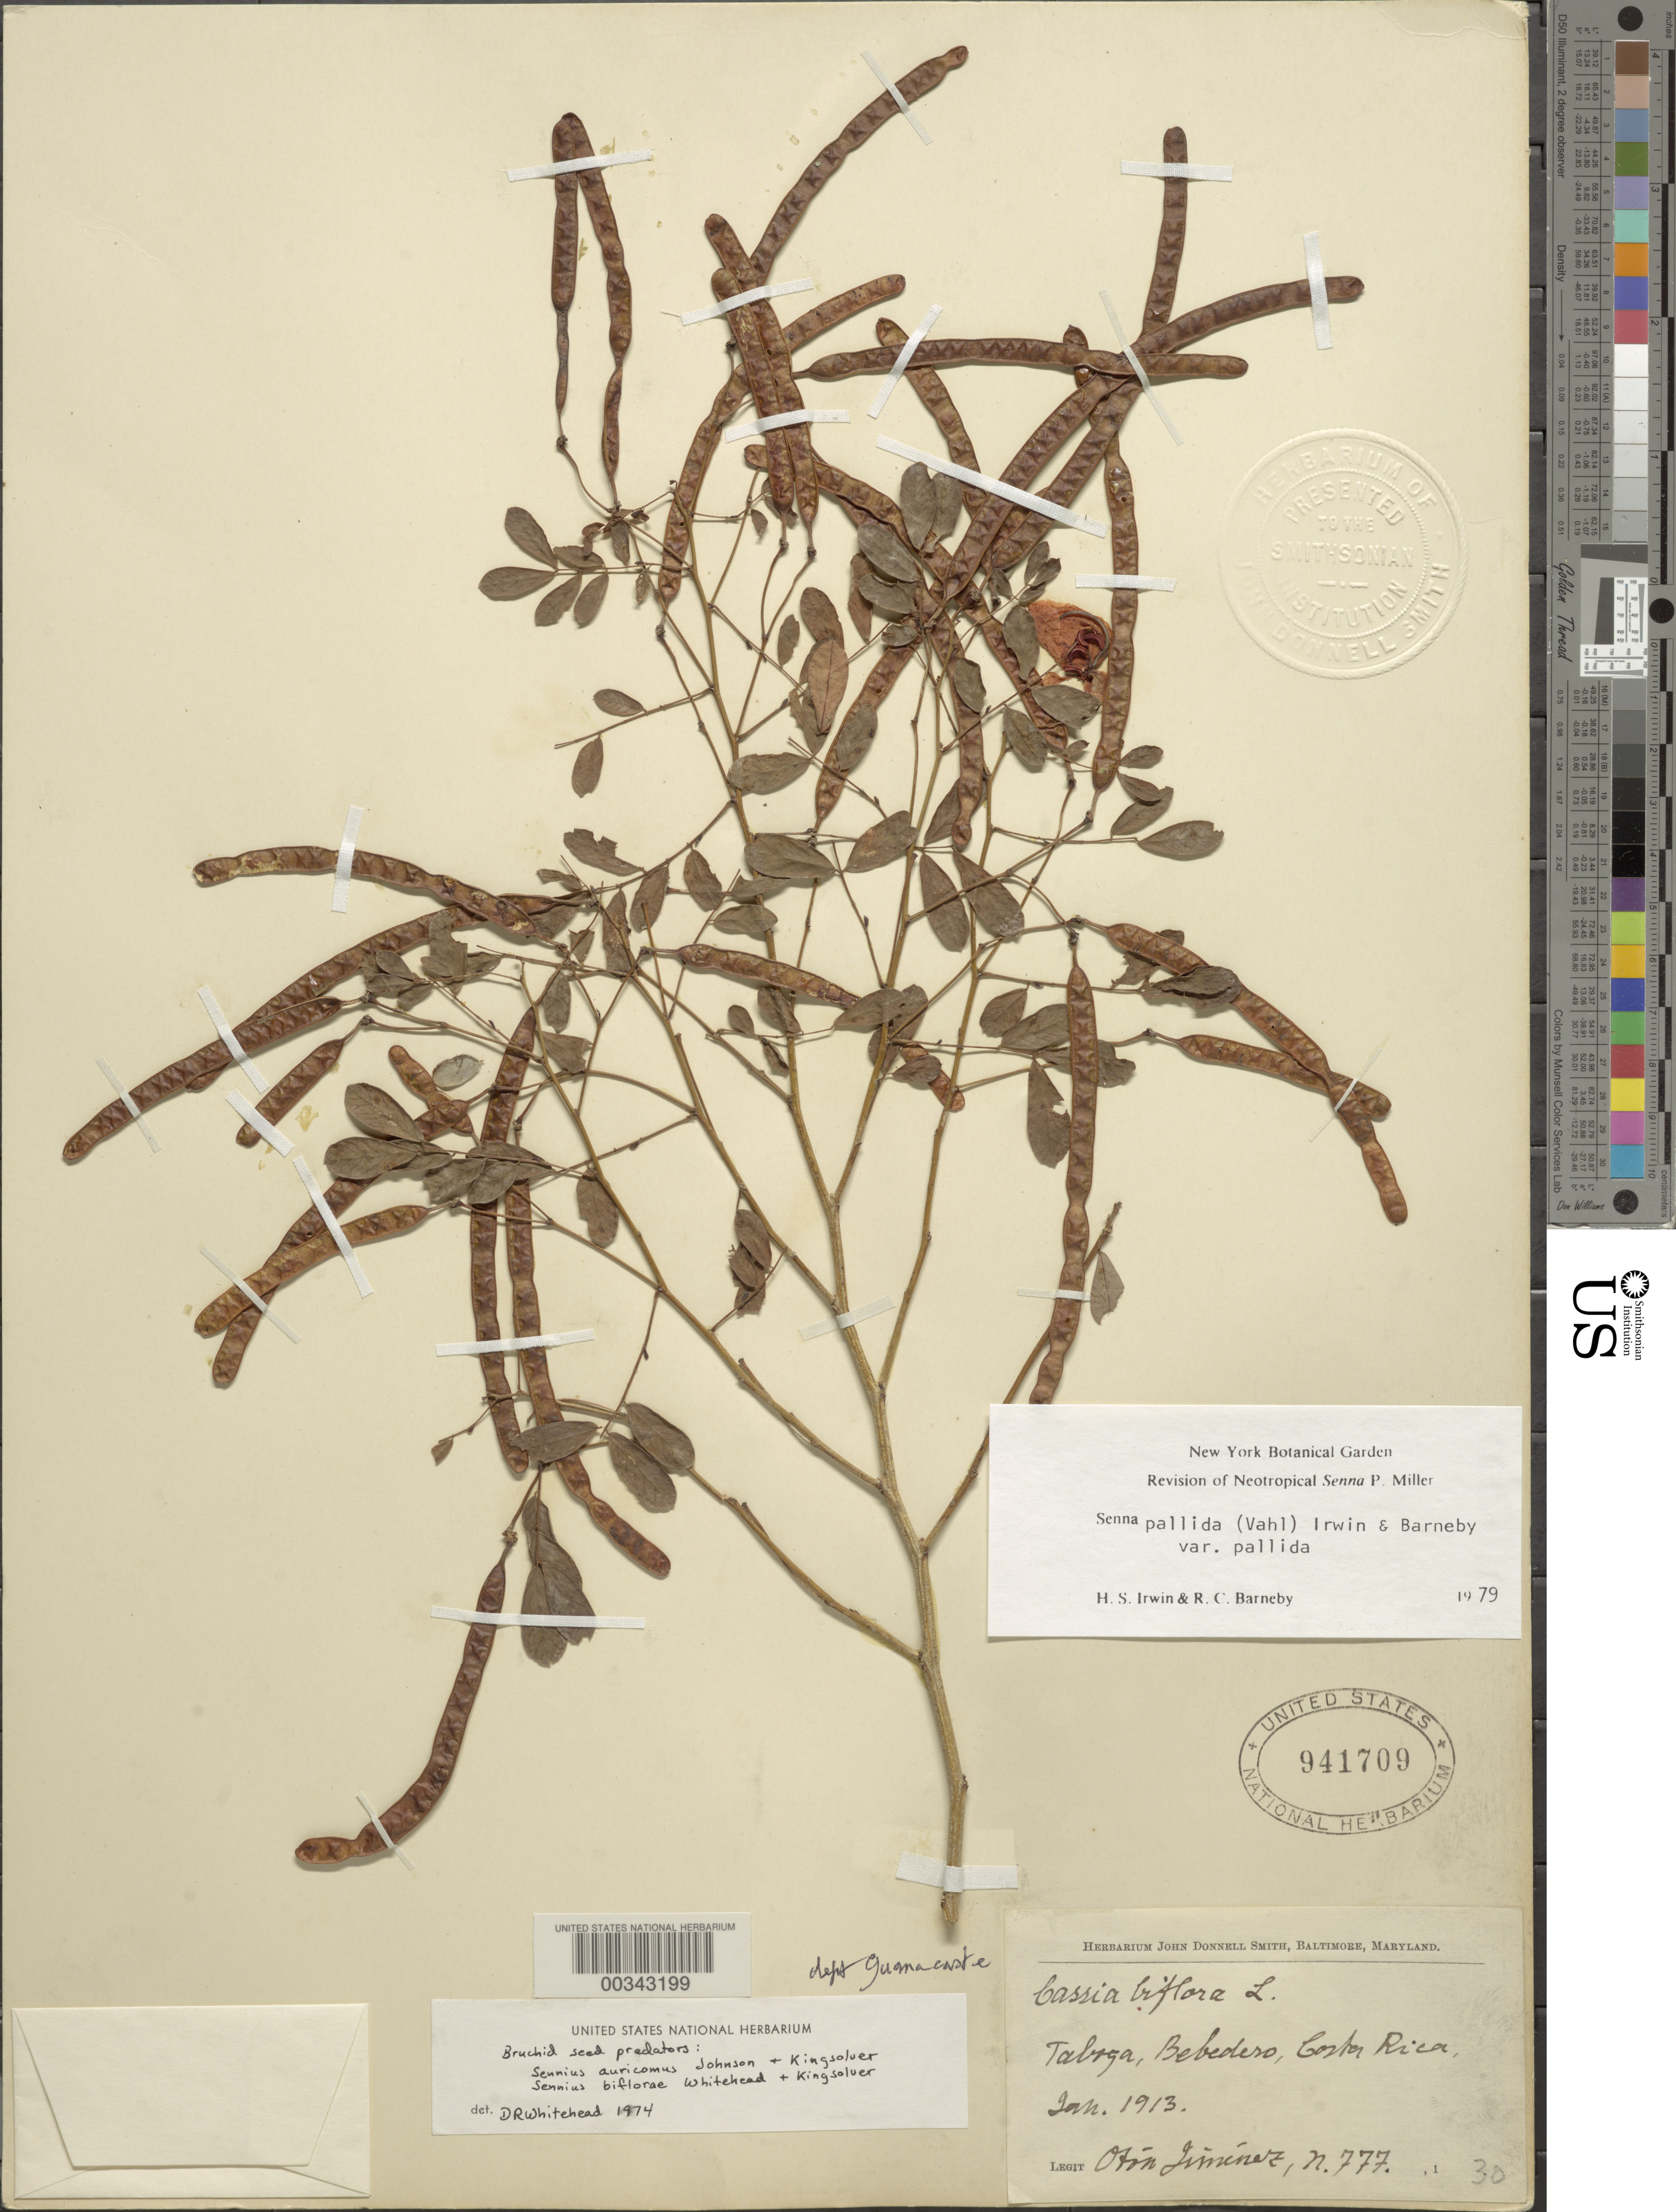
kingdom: Plantae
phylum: Tracheophyta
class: Magnoliopsida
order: Fabales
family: Fabaceae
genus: Senna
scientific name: Senna pallida var. pallida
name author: (Vahl) H.S. Irwin & Barneby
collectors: O. Jimenez L. & J. Valerio R.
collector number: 777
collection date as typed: Jan 1913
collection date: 1913-01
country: Costa Rica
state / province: Guanacaste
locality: Taboga, Bebedero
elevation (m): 50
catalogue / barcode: US 941709